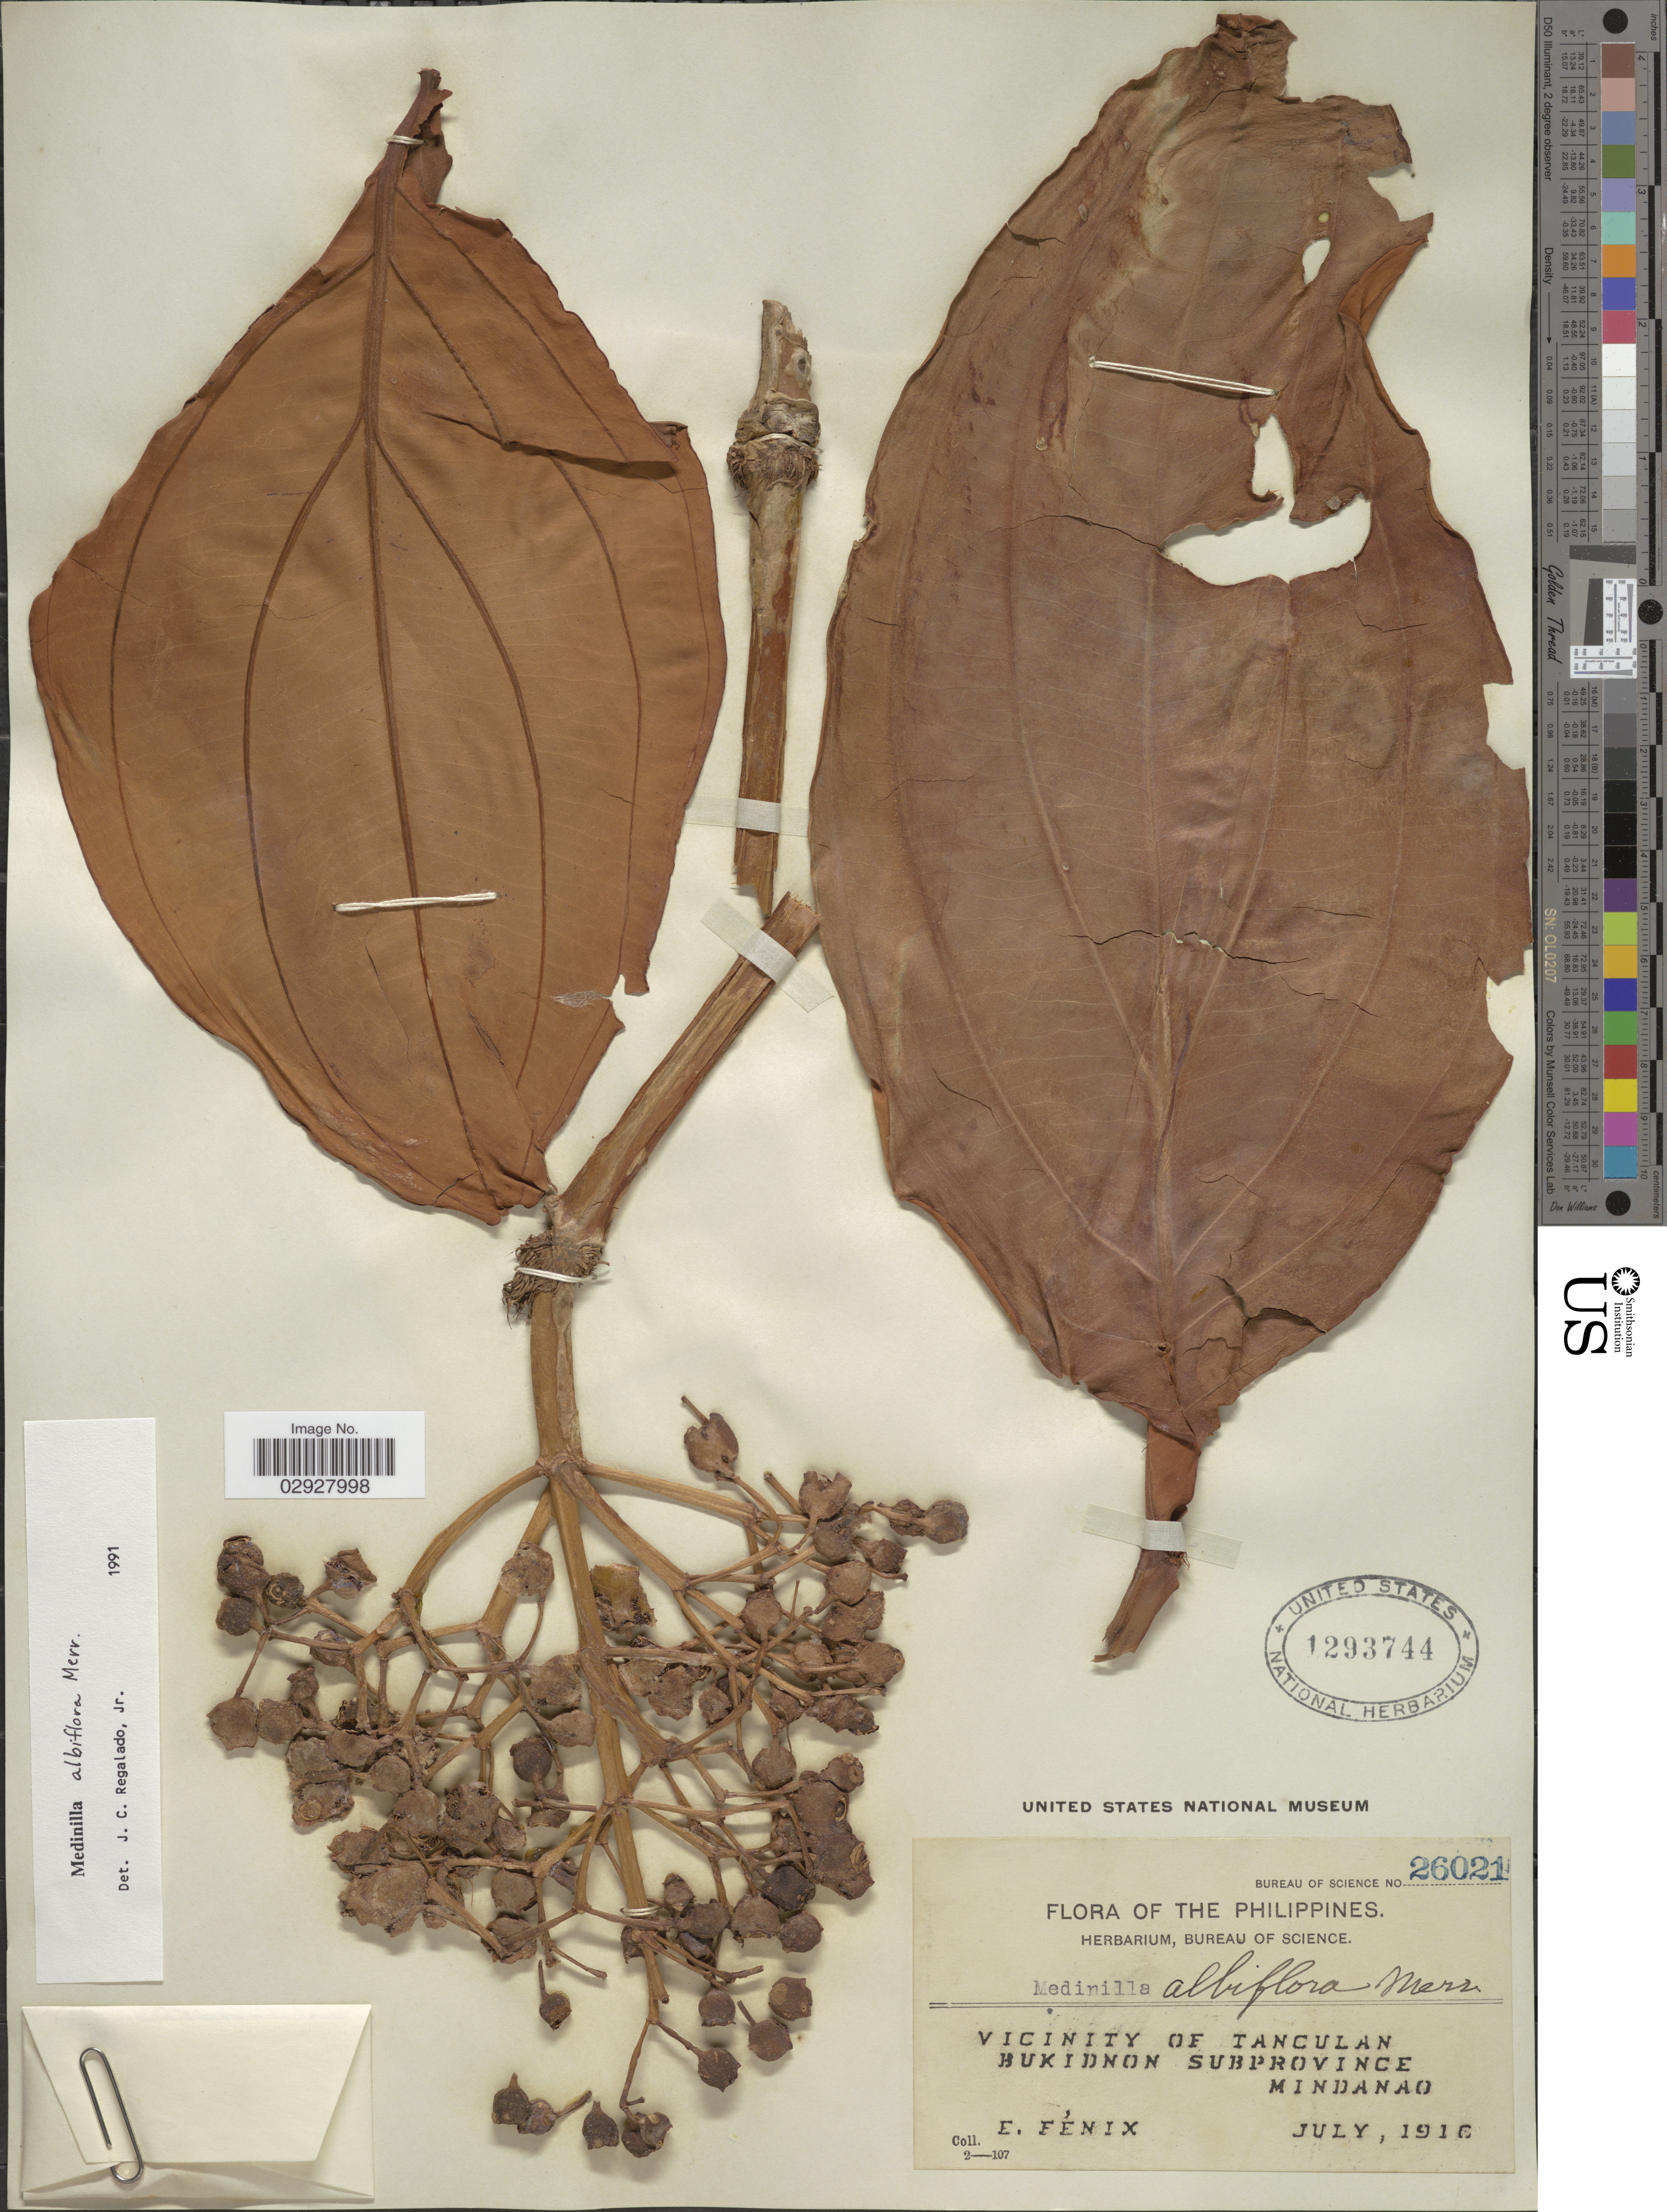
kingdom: Plantae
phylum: Tracheophyta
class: Magnoliopsida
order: Myrtales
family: Melastomataceae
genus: Medinilla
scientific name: Medinilla albiflora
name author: H. Perrier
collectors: E. Fénix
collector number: Bureau of Science 26021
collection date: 1916-07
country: Philippines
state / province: Northern Mindanao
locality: Vicinity of Tanculan, Bukidnon Subprovince, Mindanao.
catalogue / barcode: US 1293744